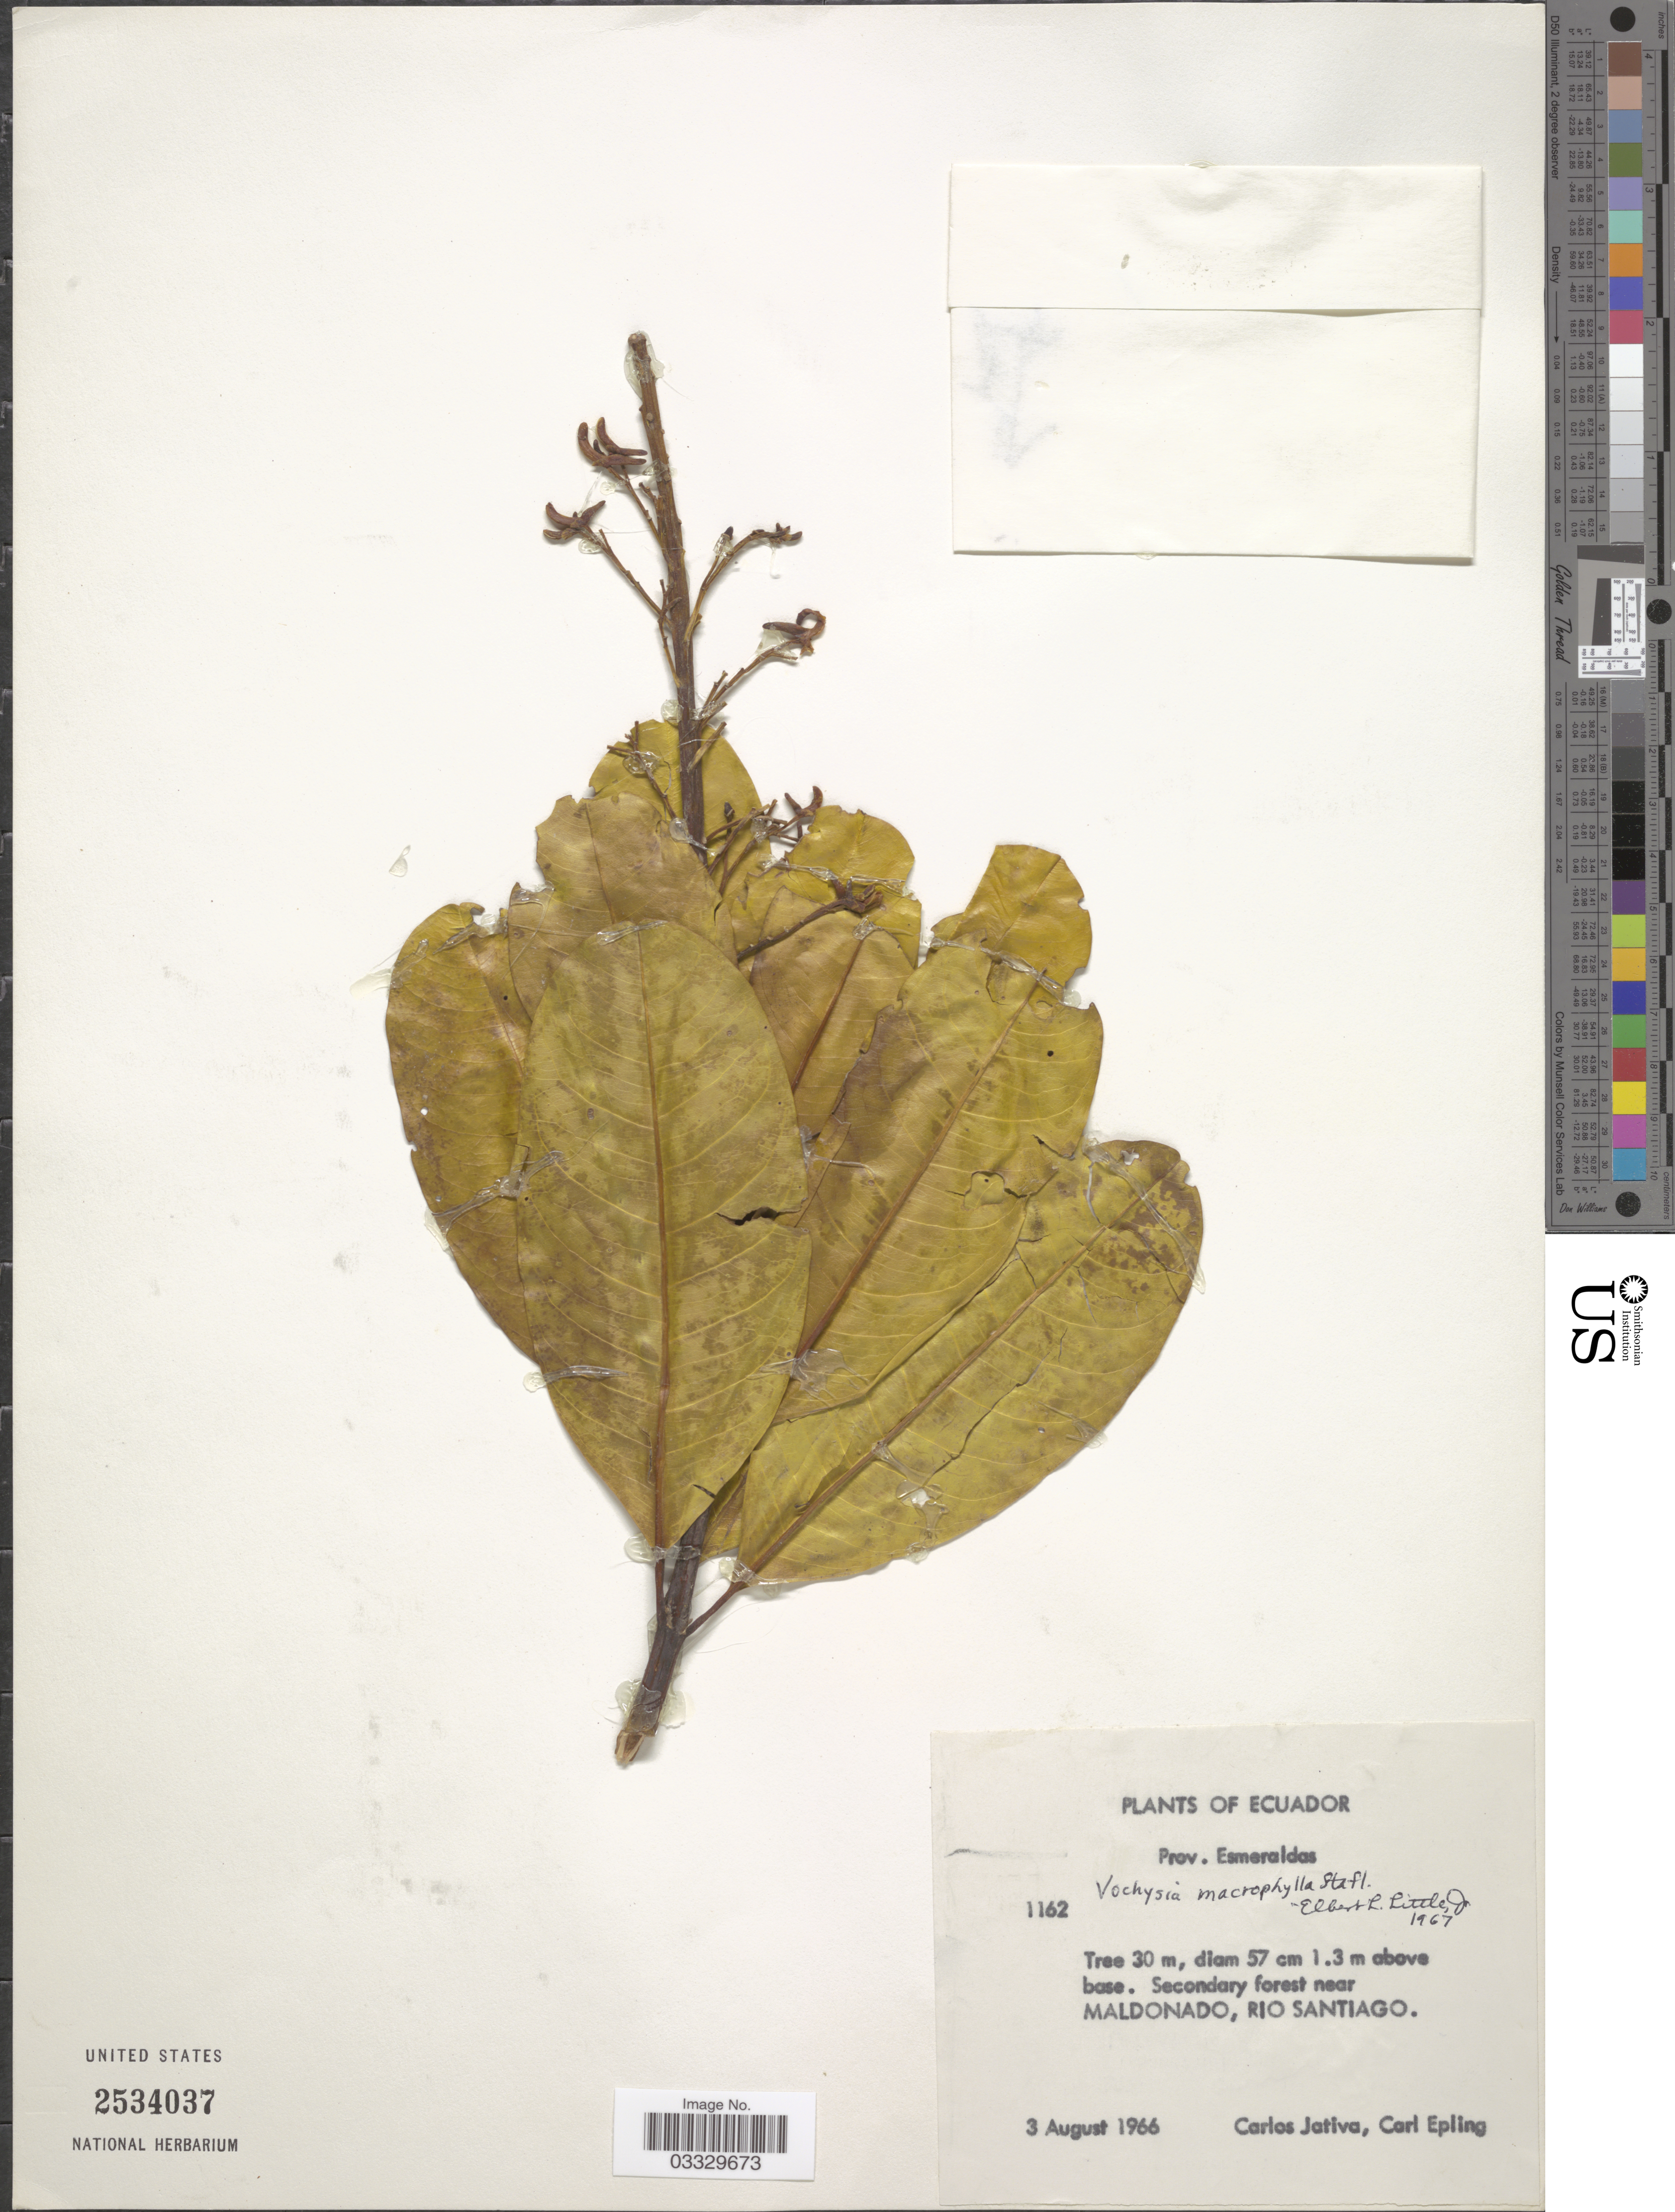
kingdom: Plantae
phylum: Tracheophyta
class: Magnoliopsida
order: Myrtales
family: Vochysiaceae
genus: Vochysia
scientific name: Vochysia macrophylla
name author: Stafleu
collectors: C. D. Játiva & C. C. Epling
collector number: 1162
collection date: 1966-08-03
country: Ecuador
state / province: Esmeraldas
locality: Near Maldonado, Rio Santiago.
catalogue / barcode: US 2534037